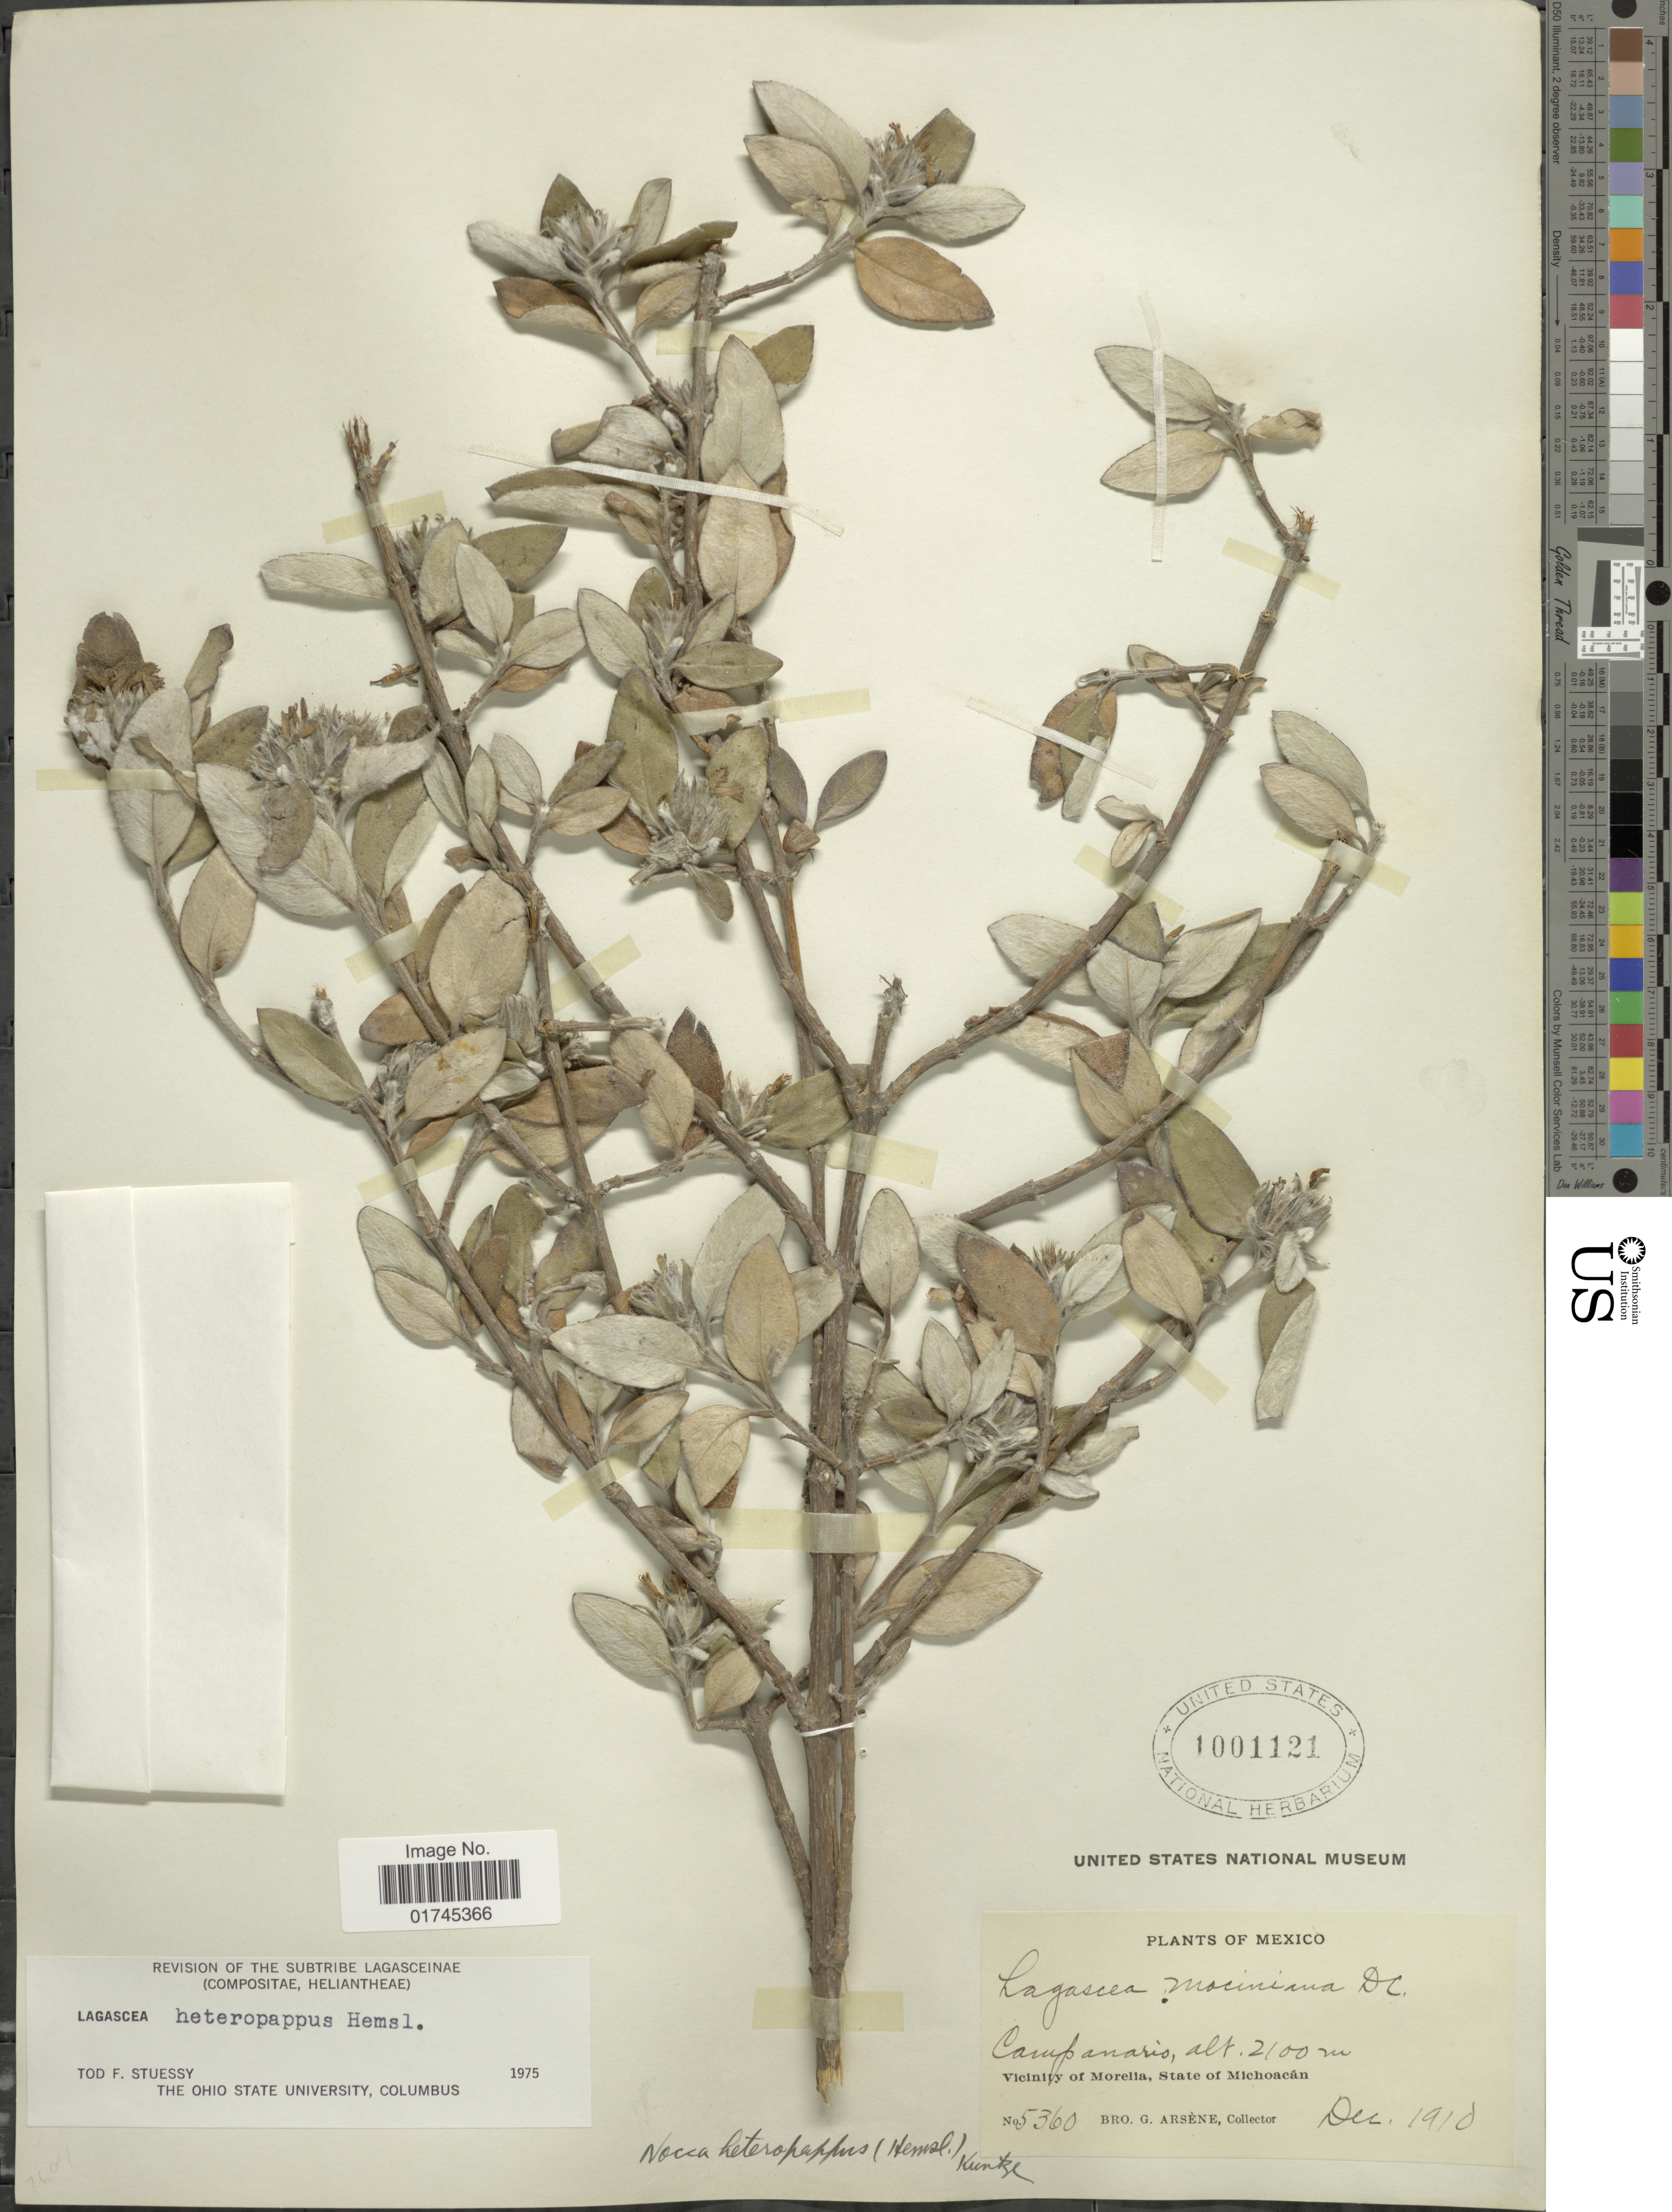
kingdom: Plantae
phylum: Tracheophyta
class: Magnoliopsida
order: Asterales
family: Asteraceae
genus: Lagascea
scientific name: Lagascea heteropappus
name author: Hemsl.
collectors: Bro. G. Arsène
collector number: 5360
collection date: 1910-12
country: Mexico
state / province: Michoacán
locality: Campanario, Vicinity of Morelia.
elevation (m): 2100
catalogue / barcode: US 1001121